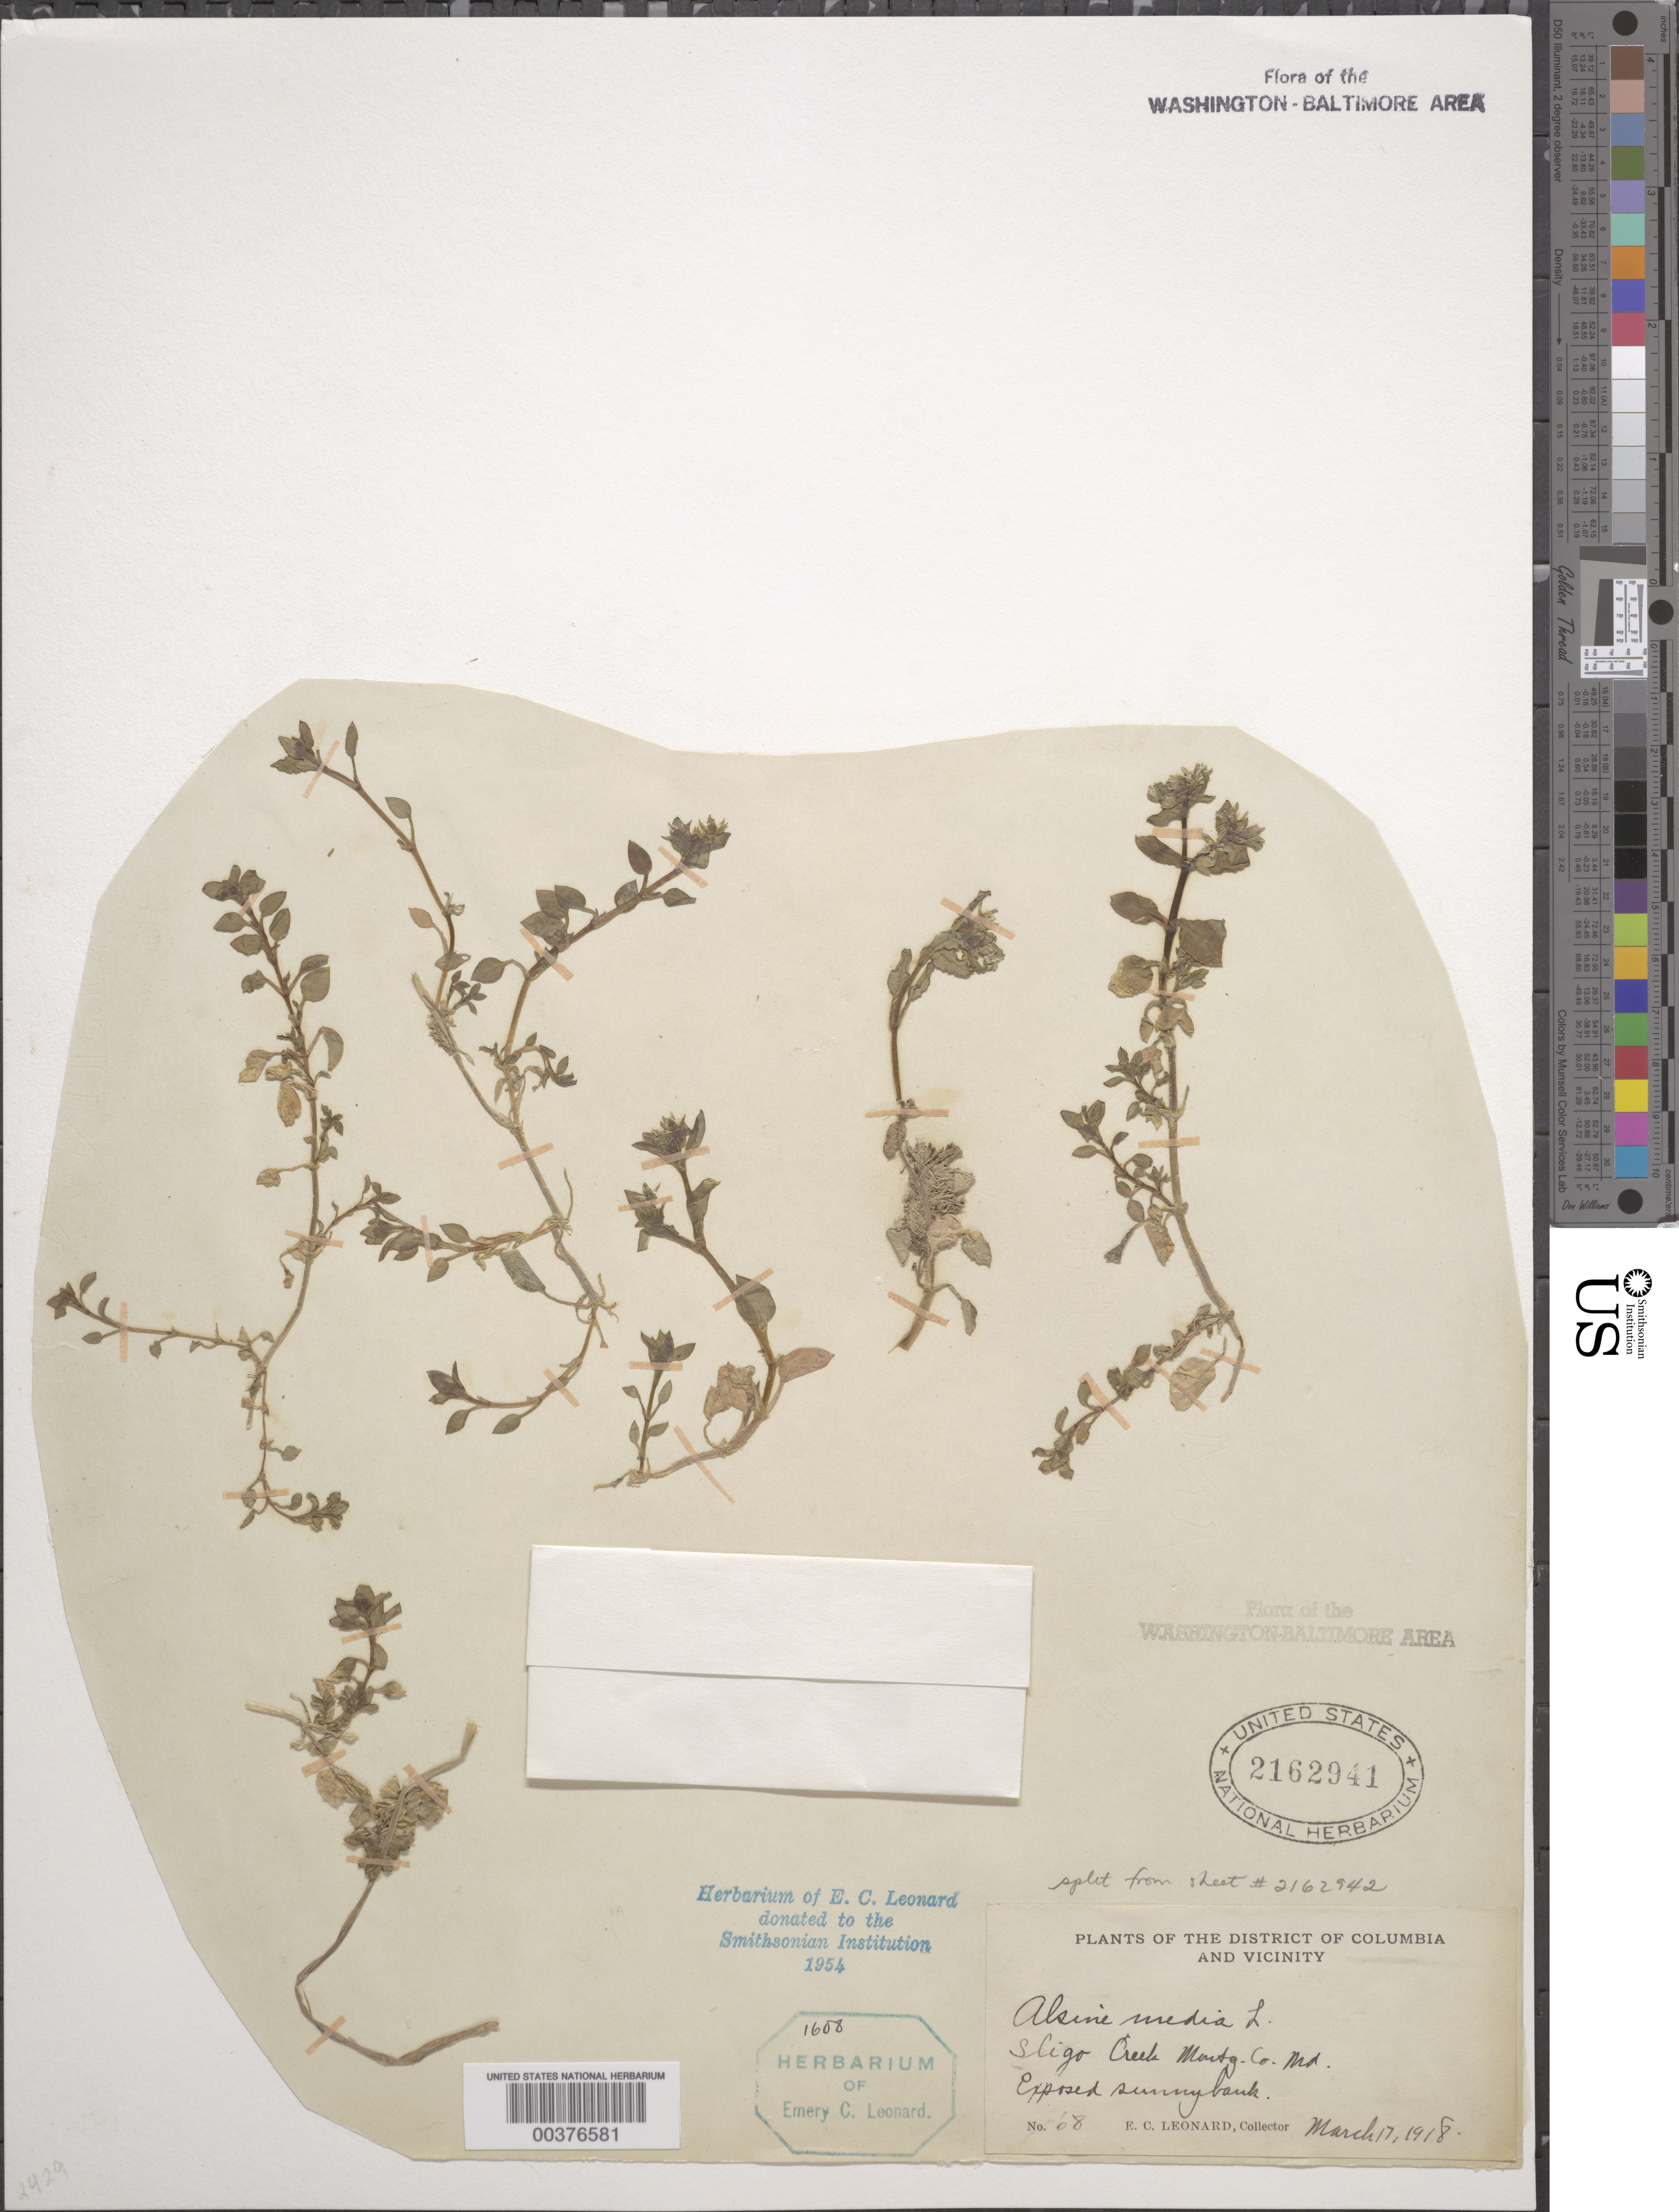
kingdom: Plantae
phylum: Tracheophyta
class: Magnoliopsida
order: Caryophyllales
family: Caryophyllaceae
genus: Stellaria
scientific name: Stellaria media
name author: (L.) Vill.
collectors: E. C. Leonard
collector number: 68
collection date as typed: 17 Mar 1918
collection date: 1918-03-17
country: United States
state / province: Maryland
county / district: Montgomery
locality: Sligo Creek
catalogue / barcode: US 2162941